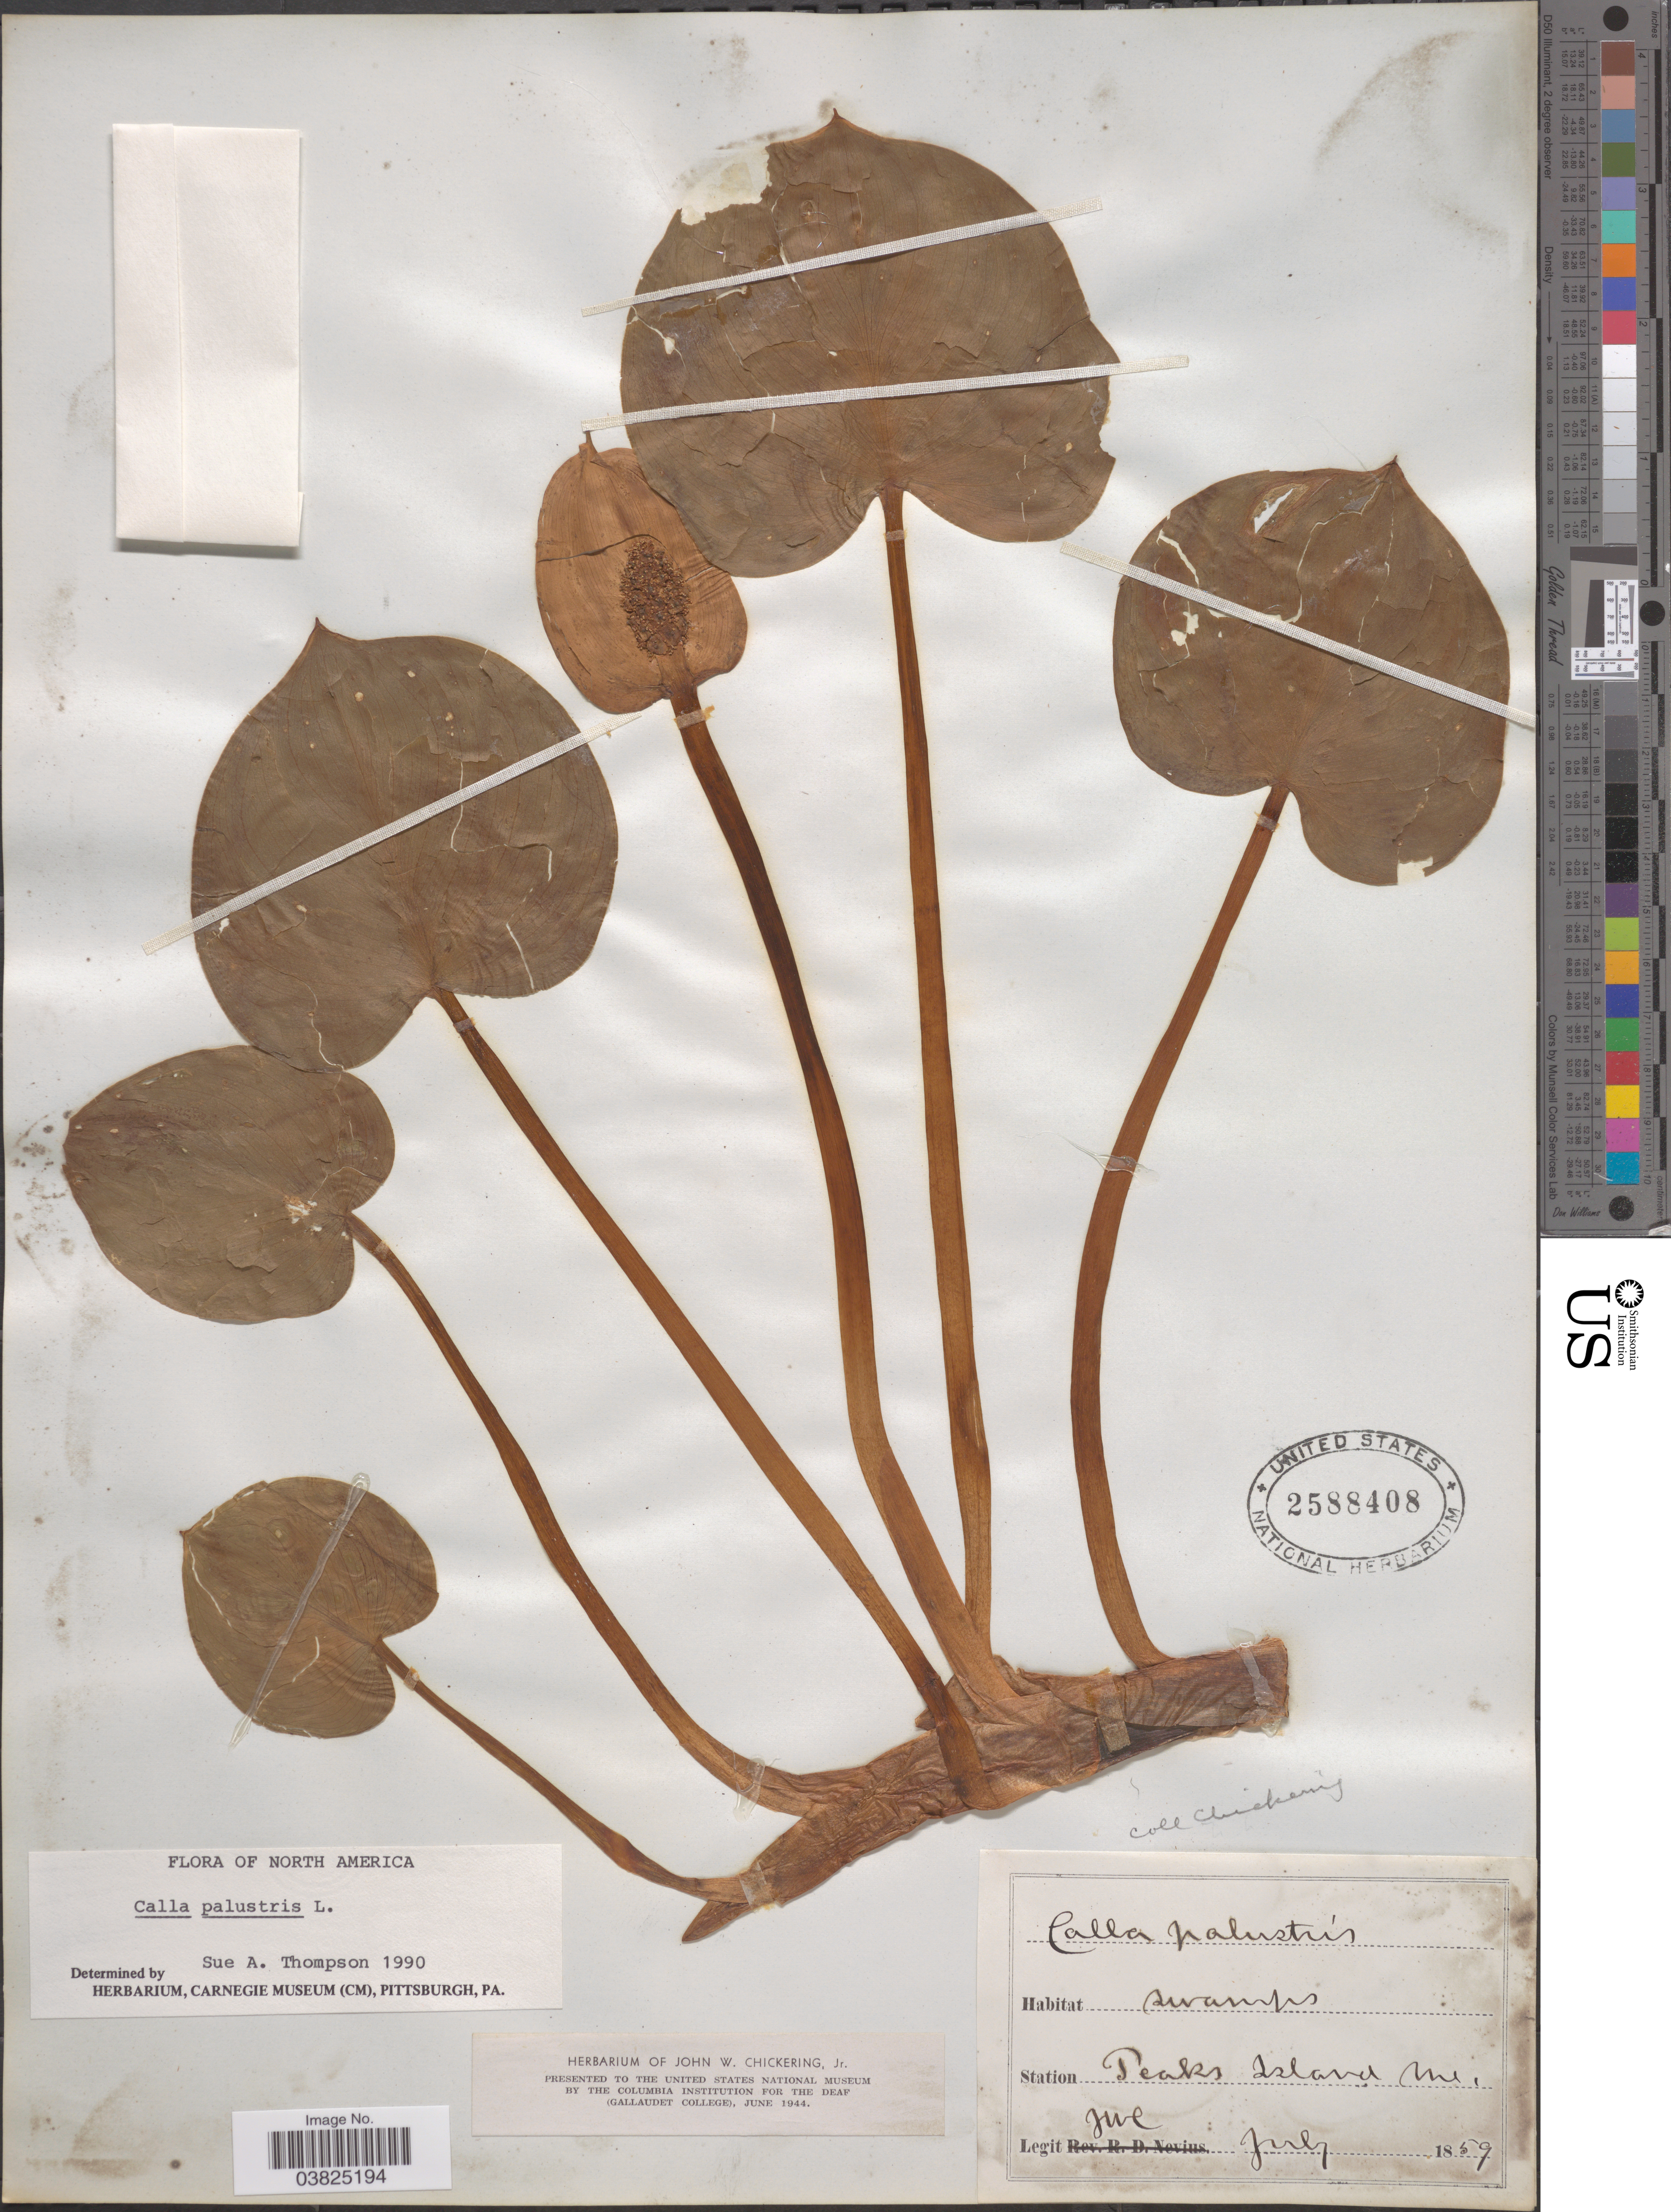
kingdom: Plantae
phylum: Tracheophyta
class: Liliopsida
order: Alismatales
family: Araceae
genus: Calla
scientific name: Calla palustris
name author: L.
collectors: J. Chickering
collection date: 1859-07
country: United States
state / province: Maine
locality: Station Peaks Island.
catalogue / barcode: US 2588408